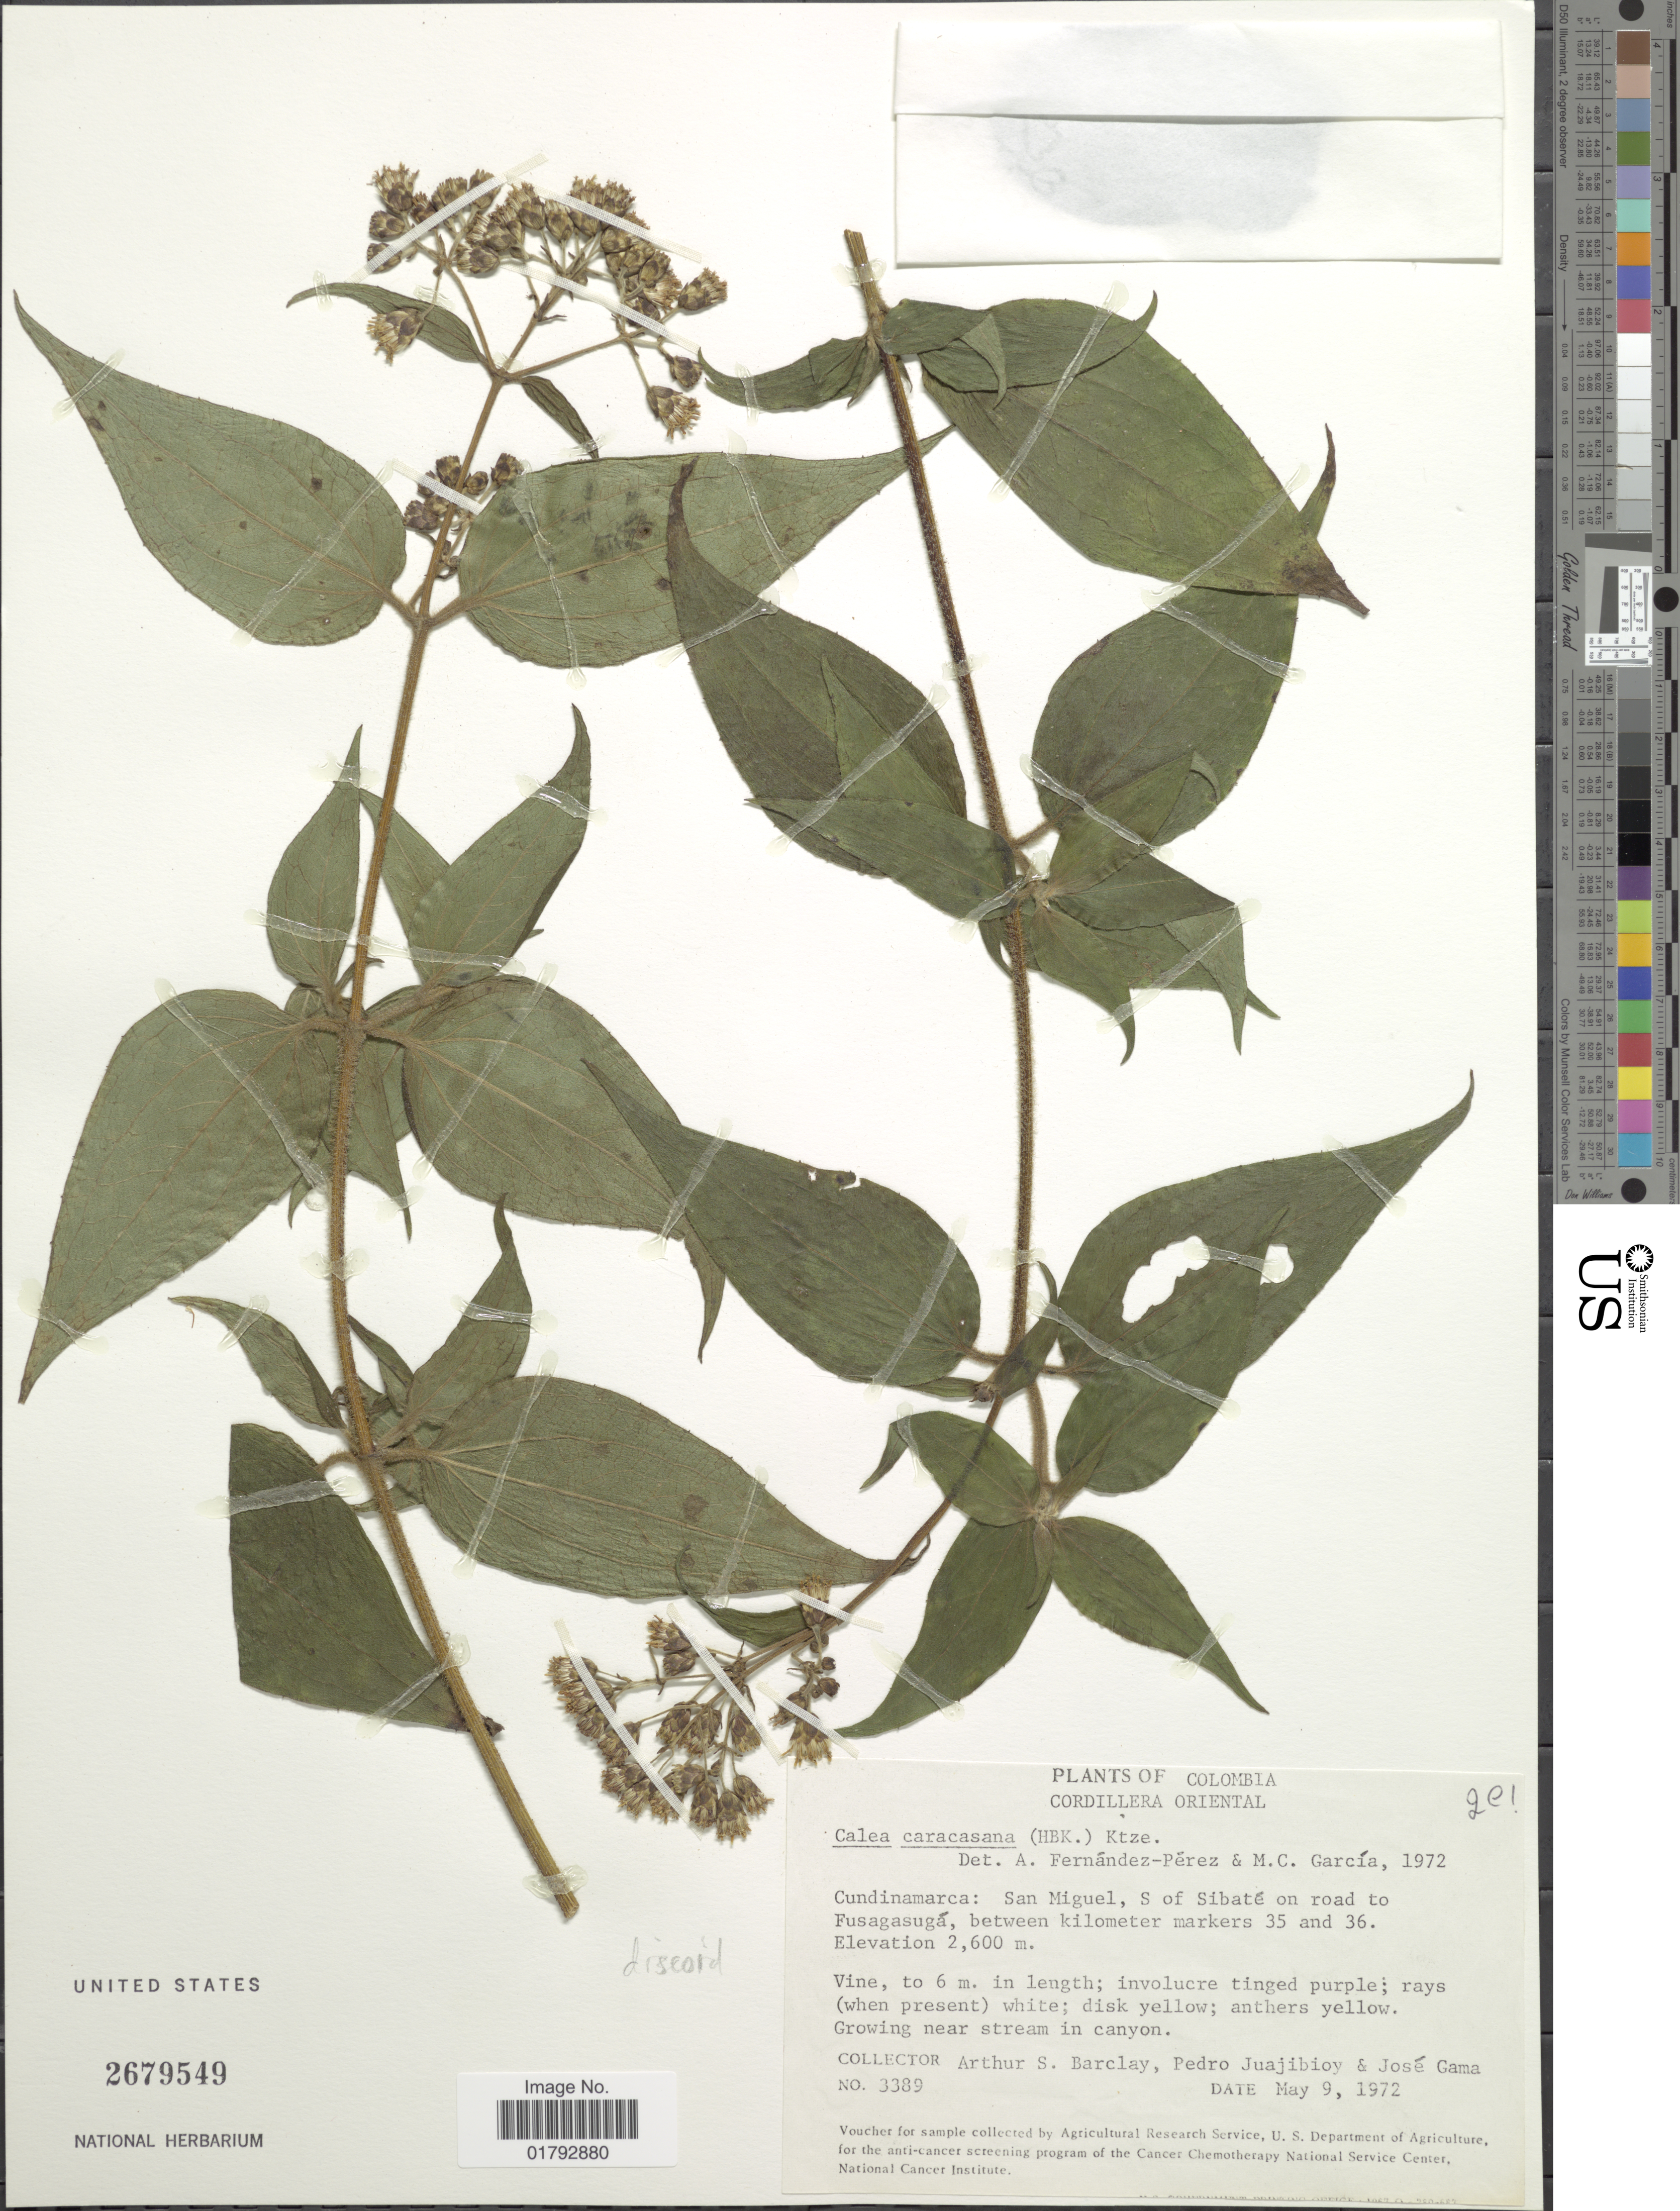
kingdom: Plantae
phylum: Tracheophyta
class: Magnoliopsida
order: Asterales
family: Asteraceae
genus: Alloispermum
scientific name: Alloispermum caracasanum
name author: (Kunth) H. Rob.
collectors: A. S. Barclay, P. Juajibioy & J. Gama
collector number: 3389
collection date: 1972-05-09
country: Colombia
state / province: Cundinamarca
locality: Cundinamarca: San Miguel, S of Sibate on road to Fusaga, between kilometer markers 35 and 36.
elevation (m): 2600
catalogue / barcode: US 2679549